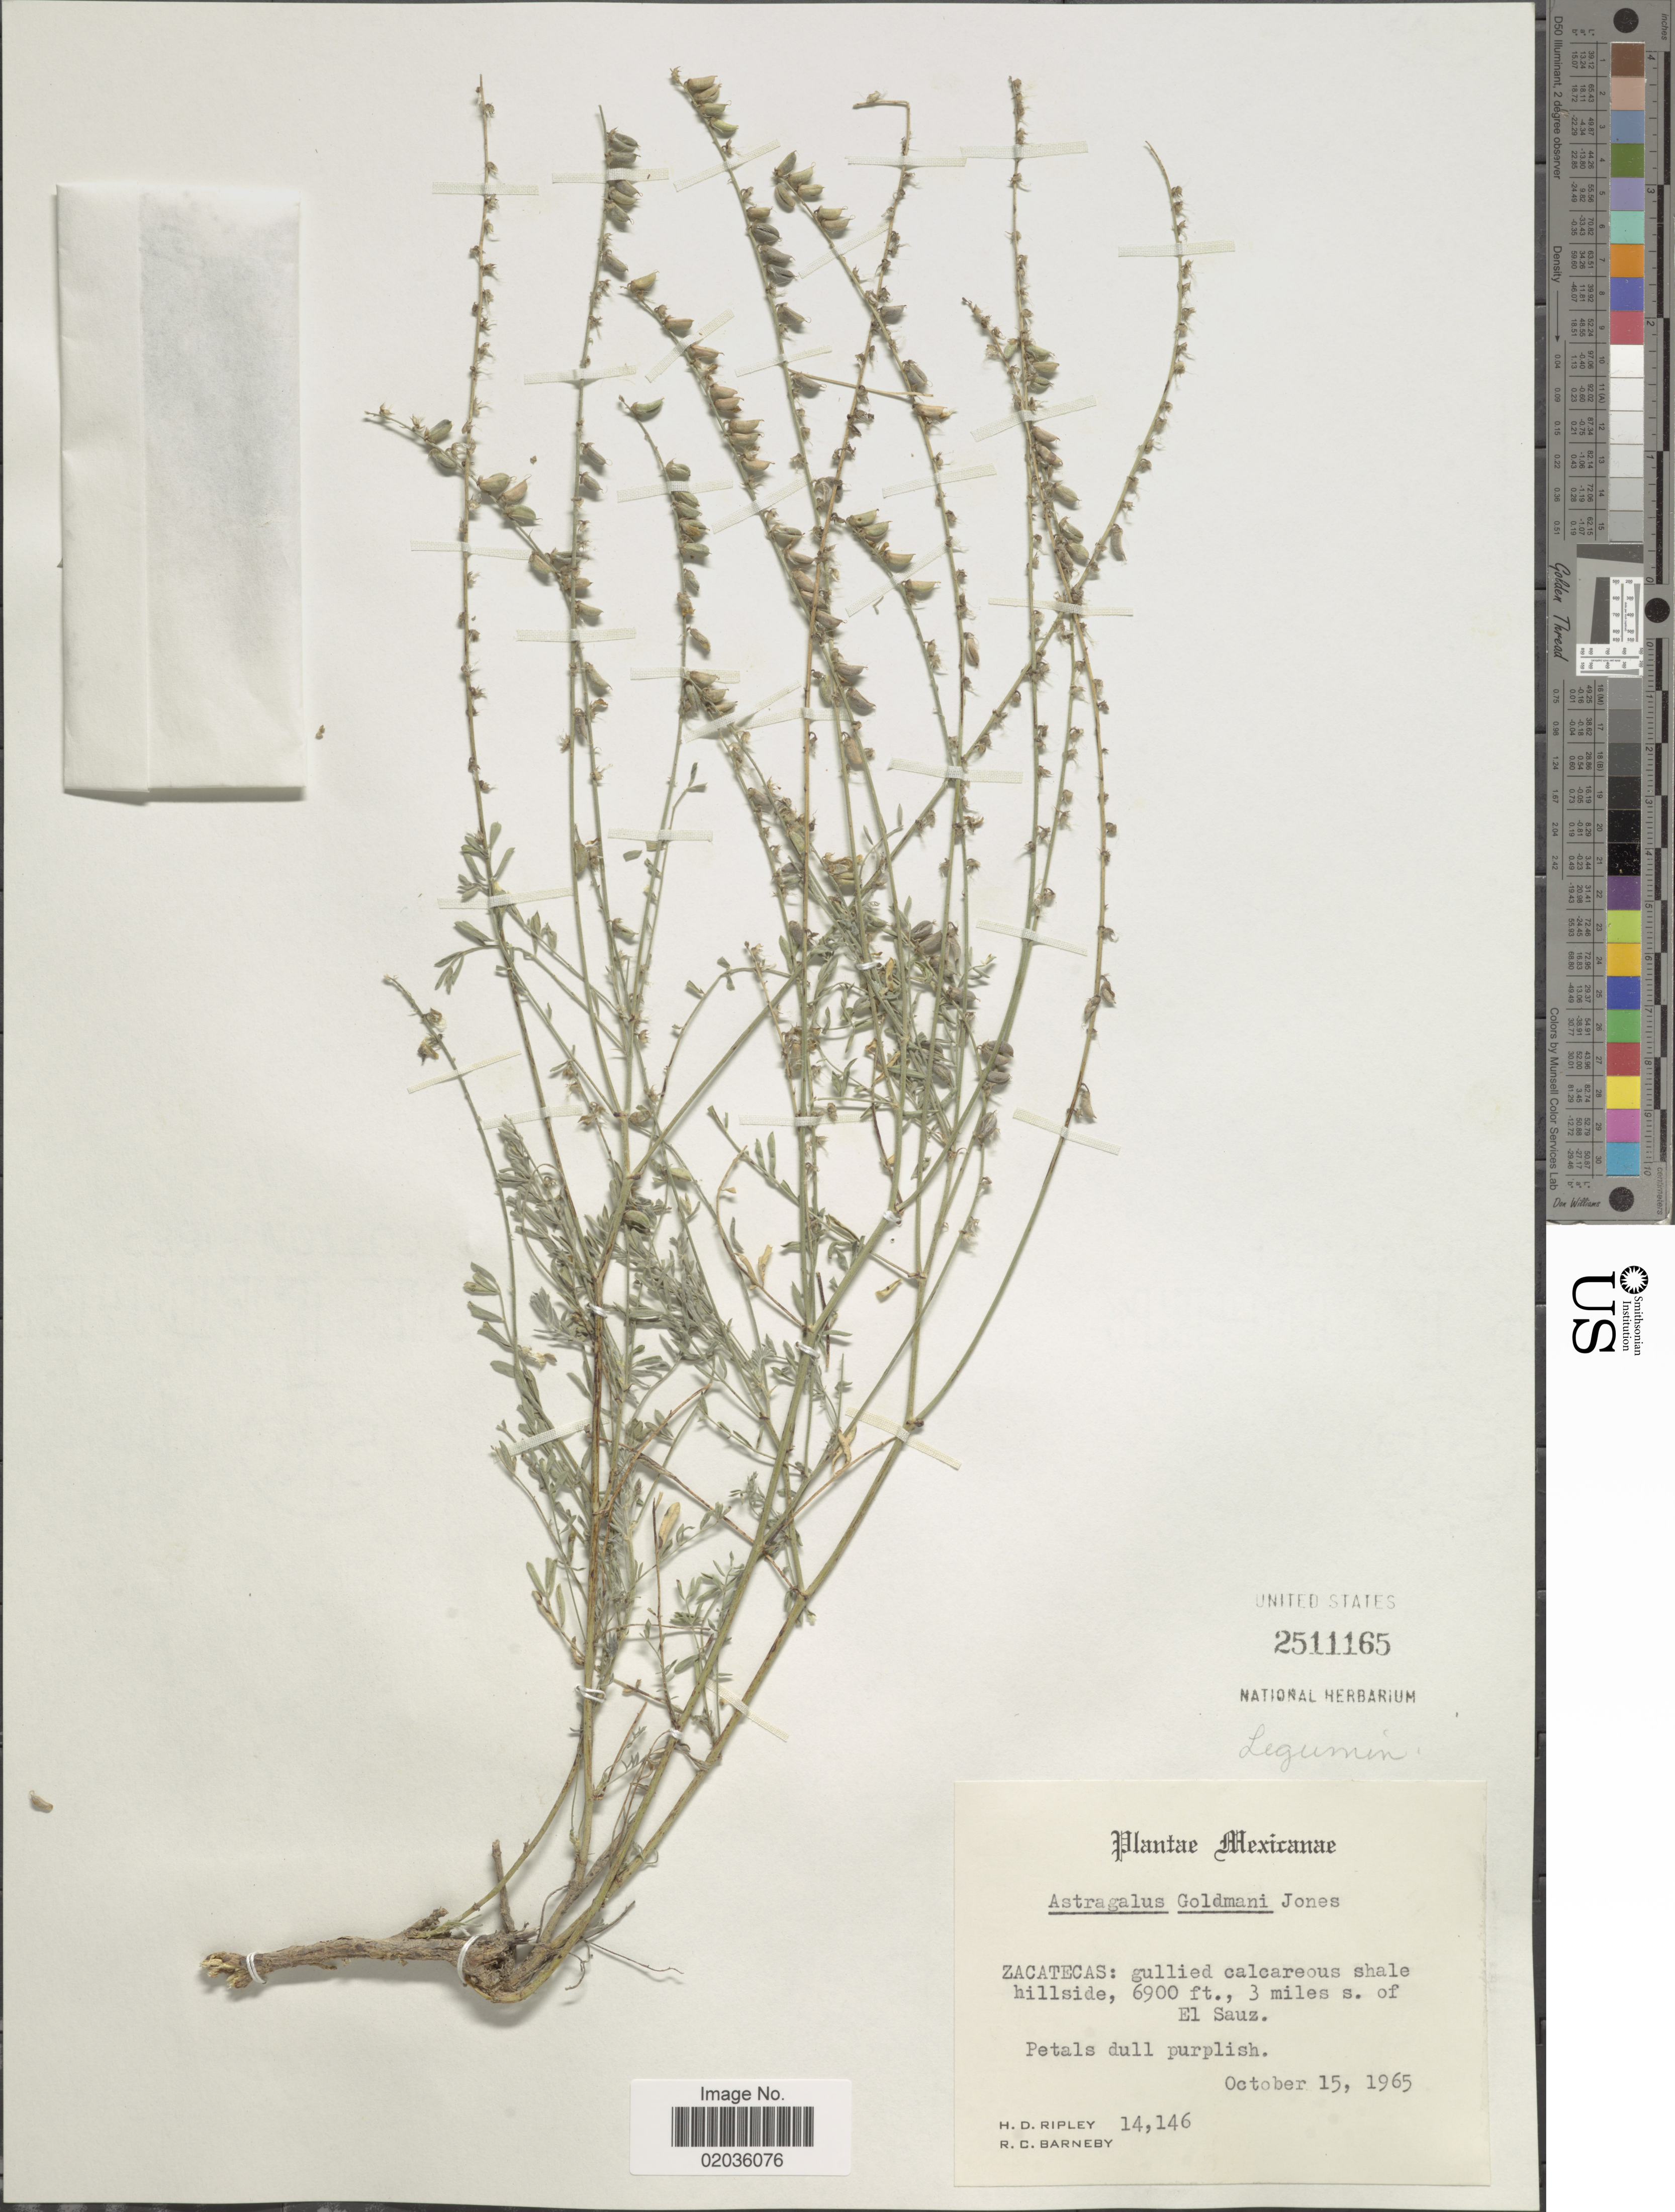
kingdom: Plantae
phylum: Tracheophyta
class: Magnoliopsida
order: Fabales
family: Fabaceae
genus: Astragalus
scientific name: Astragalus goldmanii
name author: M.E. Jones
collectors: H. Ripley & R. C. Barneby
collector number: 14146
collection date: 1965-10-15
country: Mexico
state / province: Zacatecas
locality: Zacatecas; gullied calcareous shale hillside, 3 miles s. of El Sauz.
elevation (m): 2103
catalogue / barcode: US 2511165